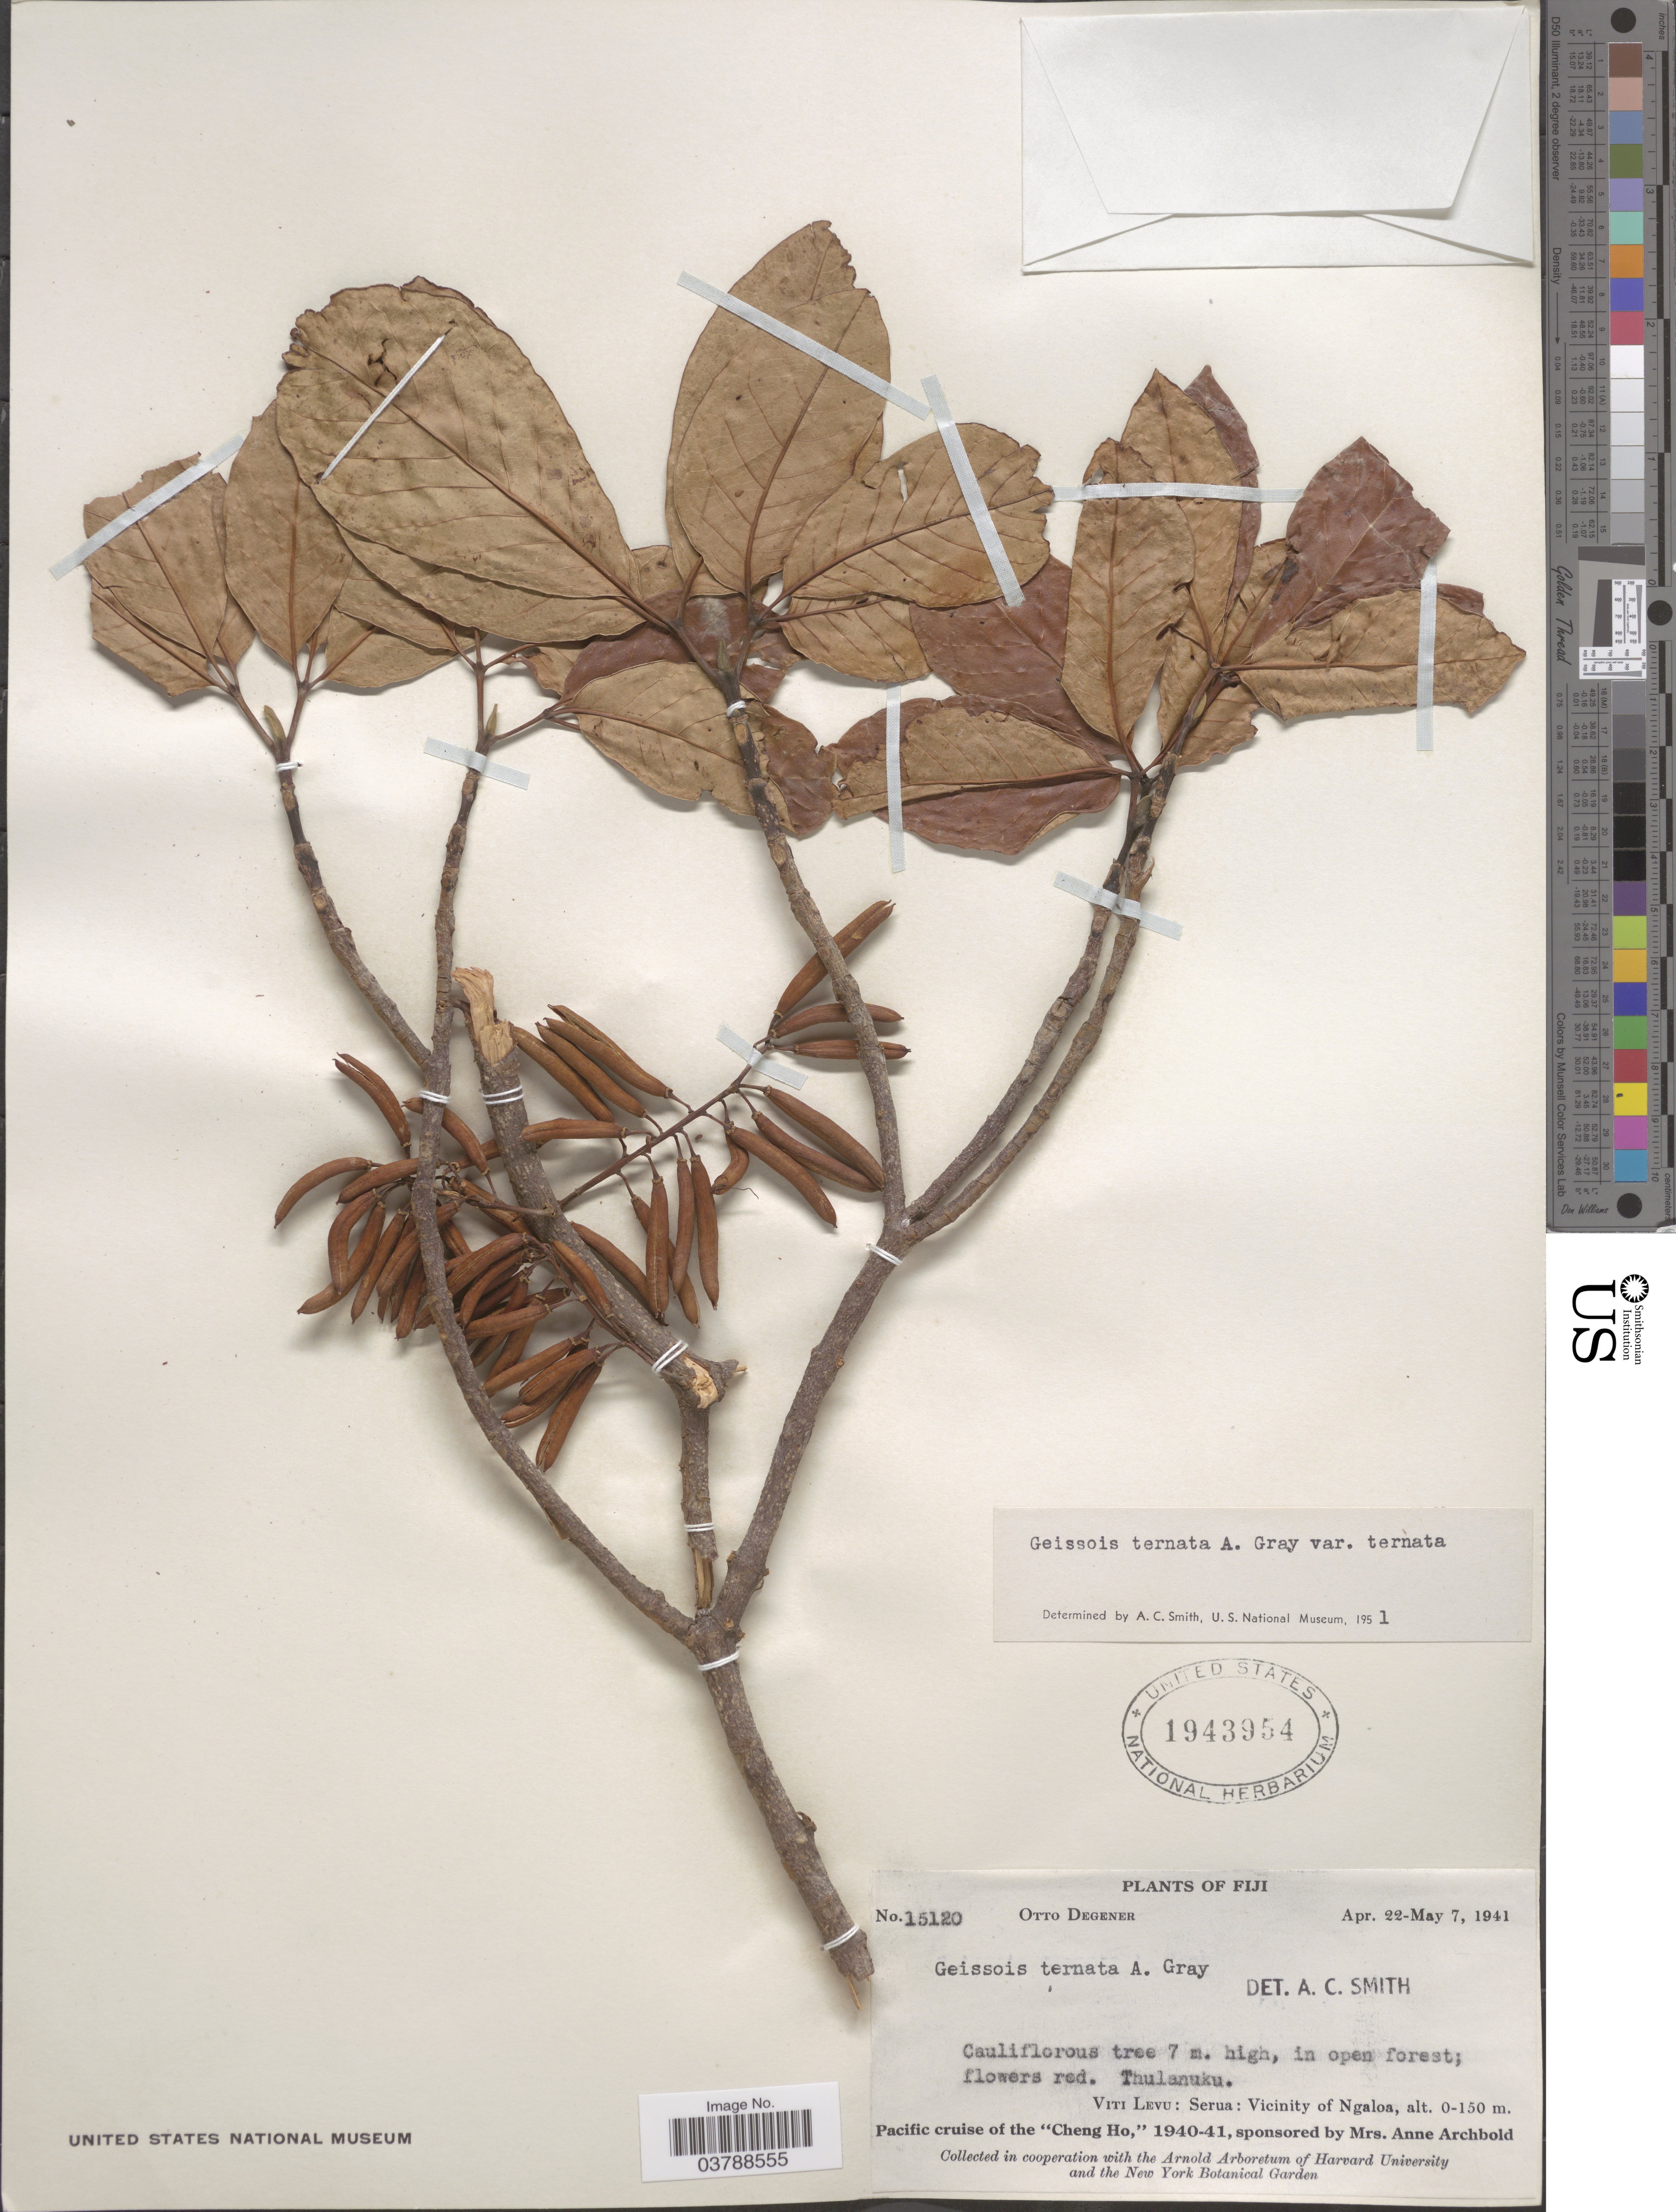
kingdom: Plantae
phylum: Tracheophyta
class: Magnoliopsida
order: Oxalidales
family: Cunoniaceae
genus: Geissois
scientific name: Geissois ternata var. ternata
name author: A. Gray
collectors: O. Degener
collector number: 15120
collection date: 1941-04-22/1941-05-07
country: Fiji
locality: Viti Levu: Serua: Vicinity of Ngaloa.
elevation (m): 0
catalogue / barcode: US 1943954